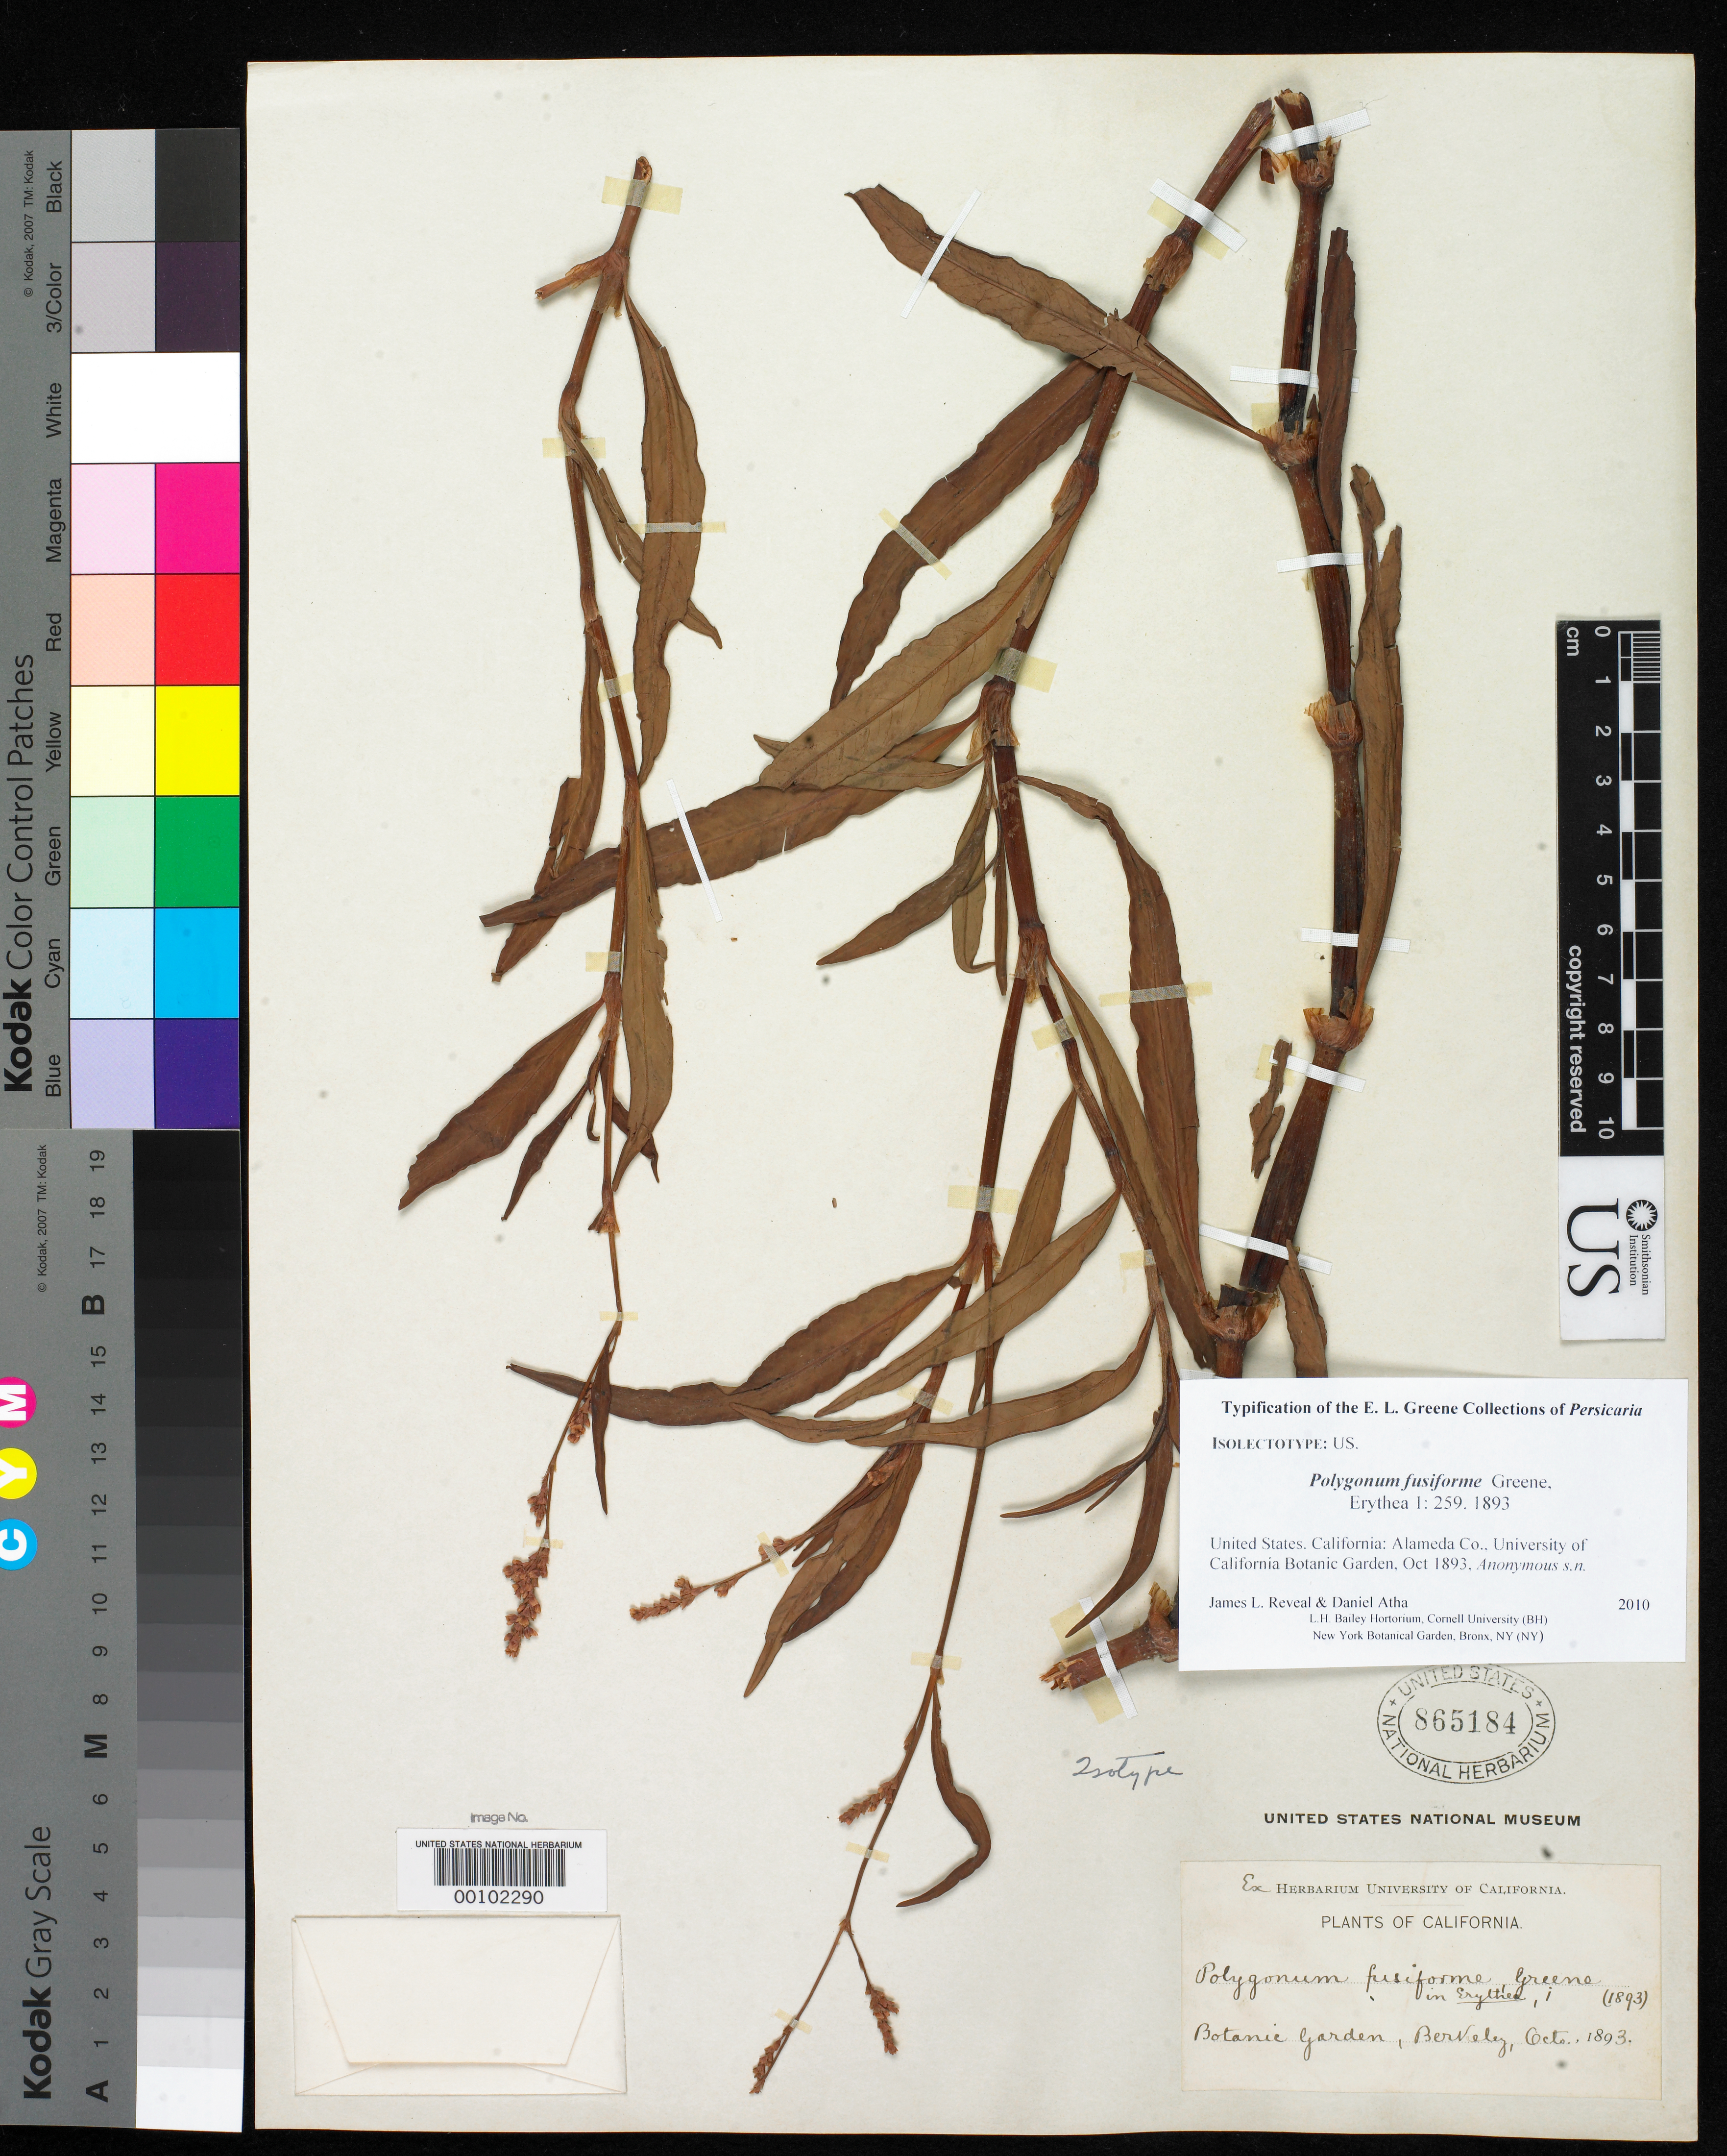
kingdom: Plantae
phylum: Tracheophyta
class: Magnoliopsida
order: Caryophyllales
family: Polygonaceae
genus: Polygonum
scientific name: Polygonum fusiforme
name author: Greene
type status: Isolectotype; Type Collection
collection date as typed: Oct 1893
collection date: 1893-10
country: United States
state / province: California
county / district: San Bernardino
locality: Botanic Garden, Berkeley.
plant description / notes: Protologue, "Grown in the University Botanic Garden at Berkeley, and in dry ground, from a living plant sent from the moist banks of the Colorado [river], near The Needles, by Norman C. Wilson".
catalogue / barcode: US 865184